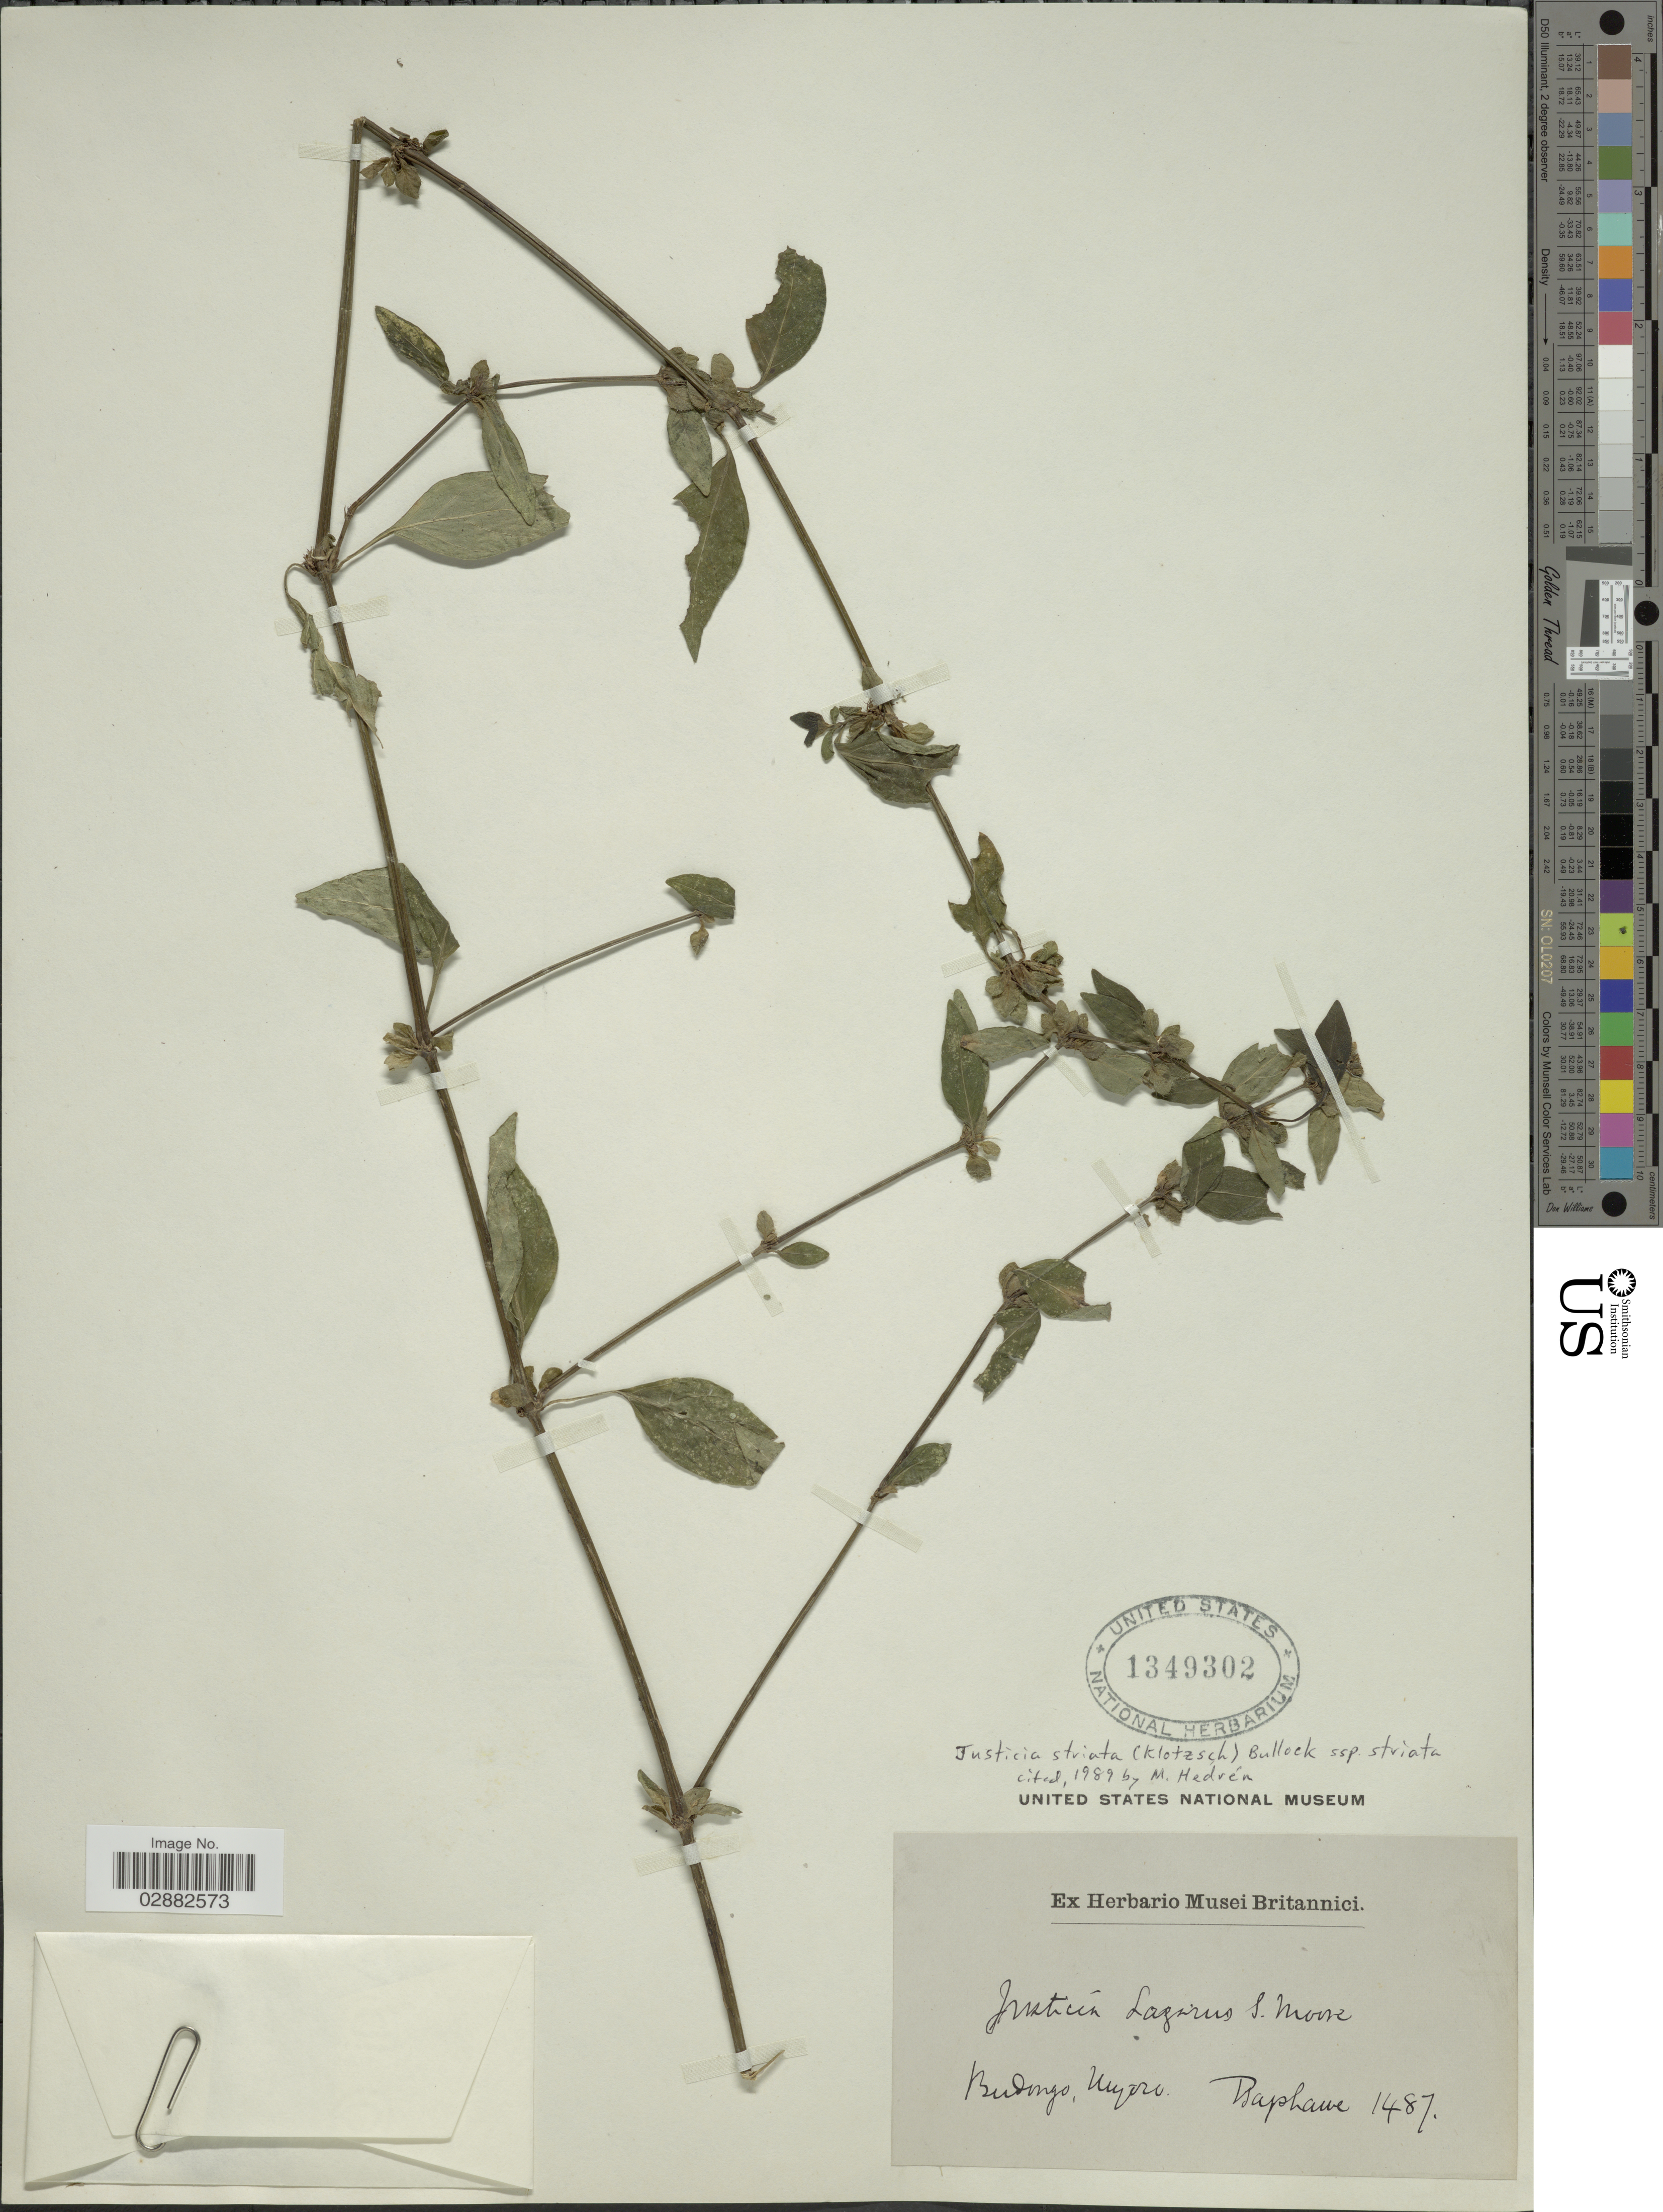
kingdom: Plantae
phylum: Tracheophyta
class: Magnoliopsida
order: Lamiales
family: Acanthaceae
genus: Justicia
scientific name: Justicia striata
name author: D.N. Gibson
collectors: Bagshawe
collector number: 1487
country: Uganda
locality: Budongo, Unyoro.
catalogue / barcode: US 1349302